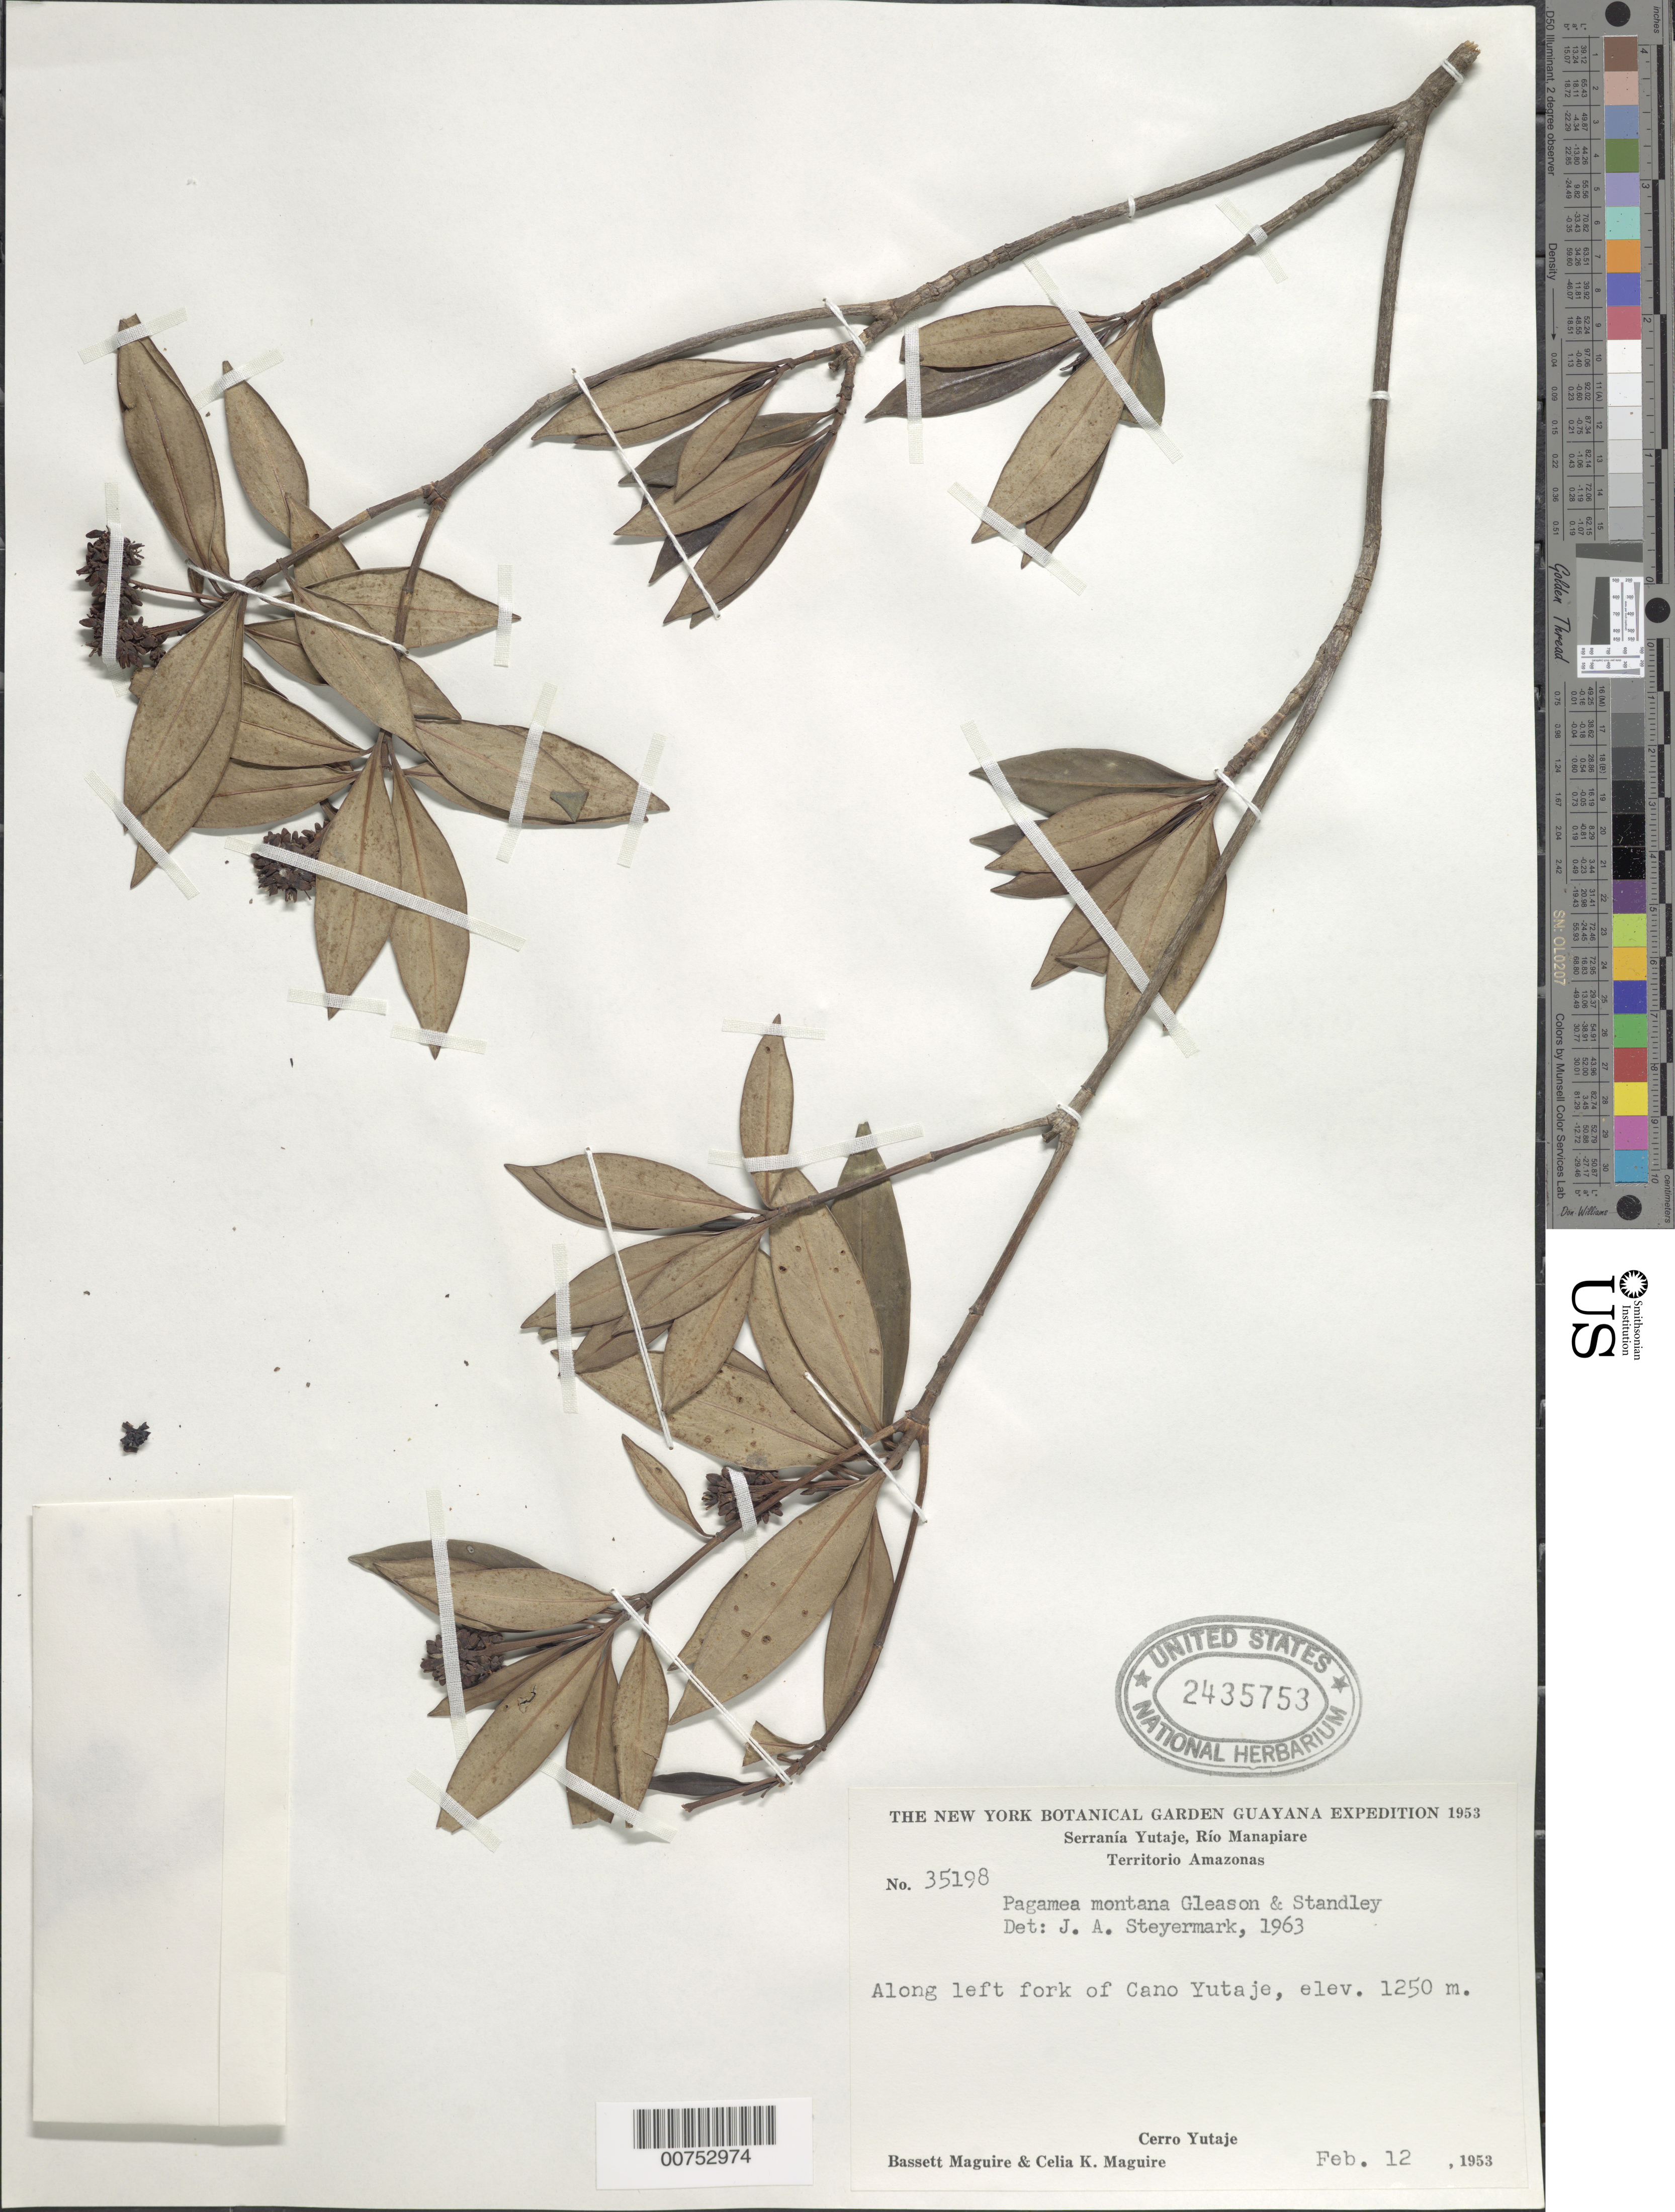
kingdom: Plantae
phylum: Tracheophyta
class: Magnoliopsida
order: Gentianales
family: Rubiaceae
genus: Pagamea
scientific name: Pagamea montana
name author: Gleason & Standl.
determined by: Steyermark, Julian A., (VEN)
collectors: B. Maguire & C. K. Maguire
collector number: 35198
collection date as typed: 12-Feb-53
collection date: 1953-02-12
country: Venezuela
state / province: Amazonas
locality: Cerro Yutajé, left fork of Caño Yutajé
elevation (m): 1250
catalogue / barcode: US 2435753